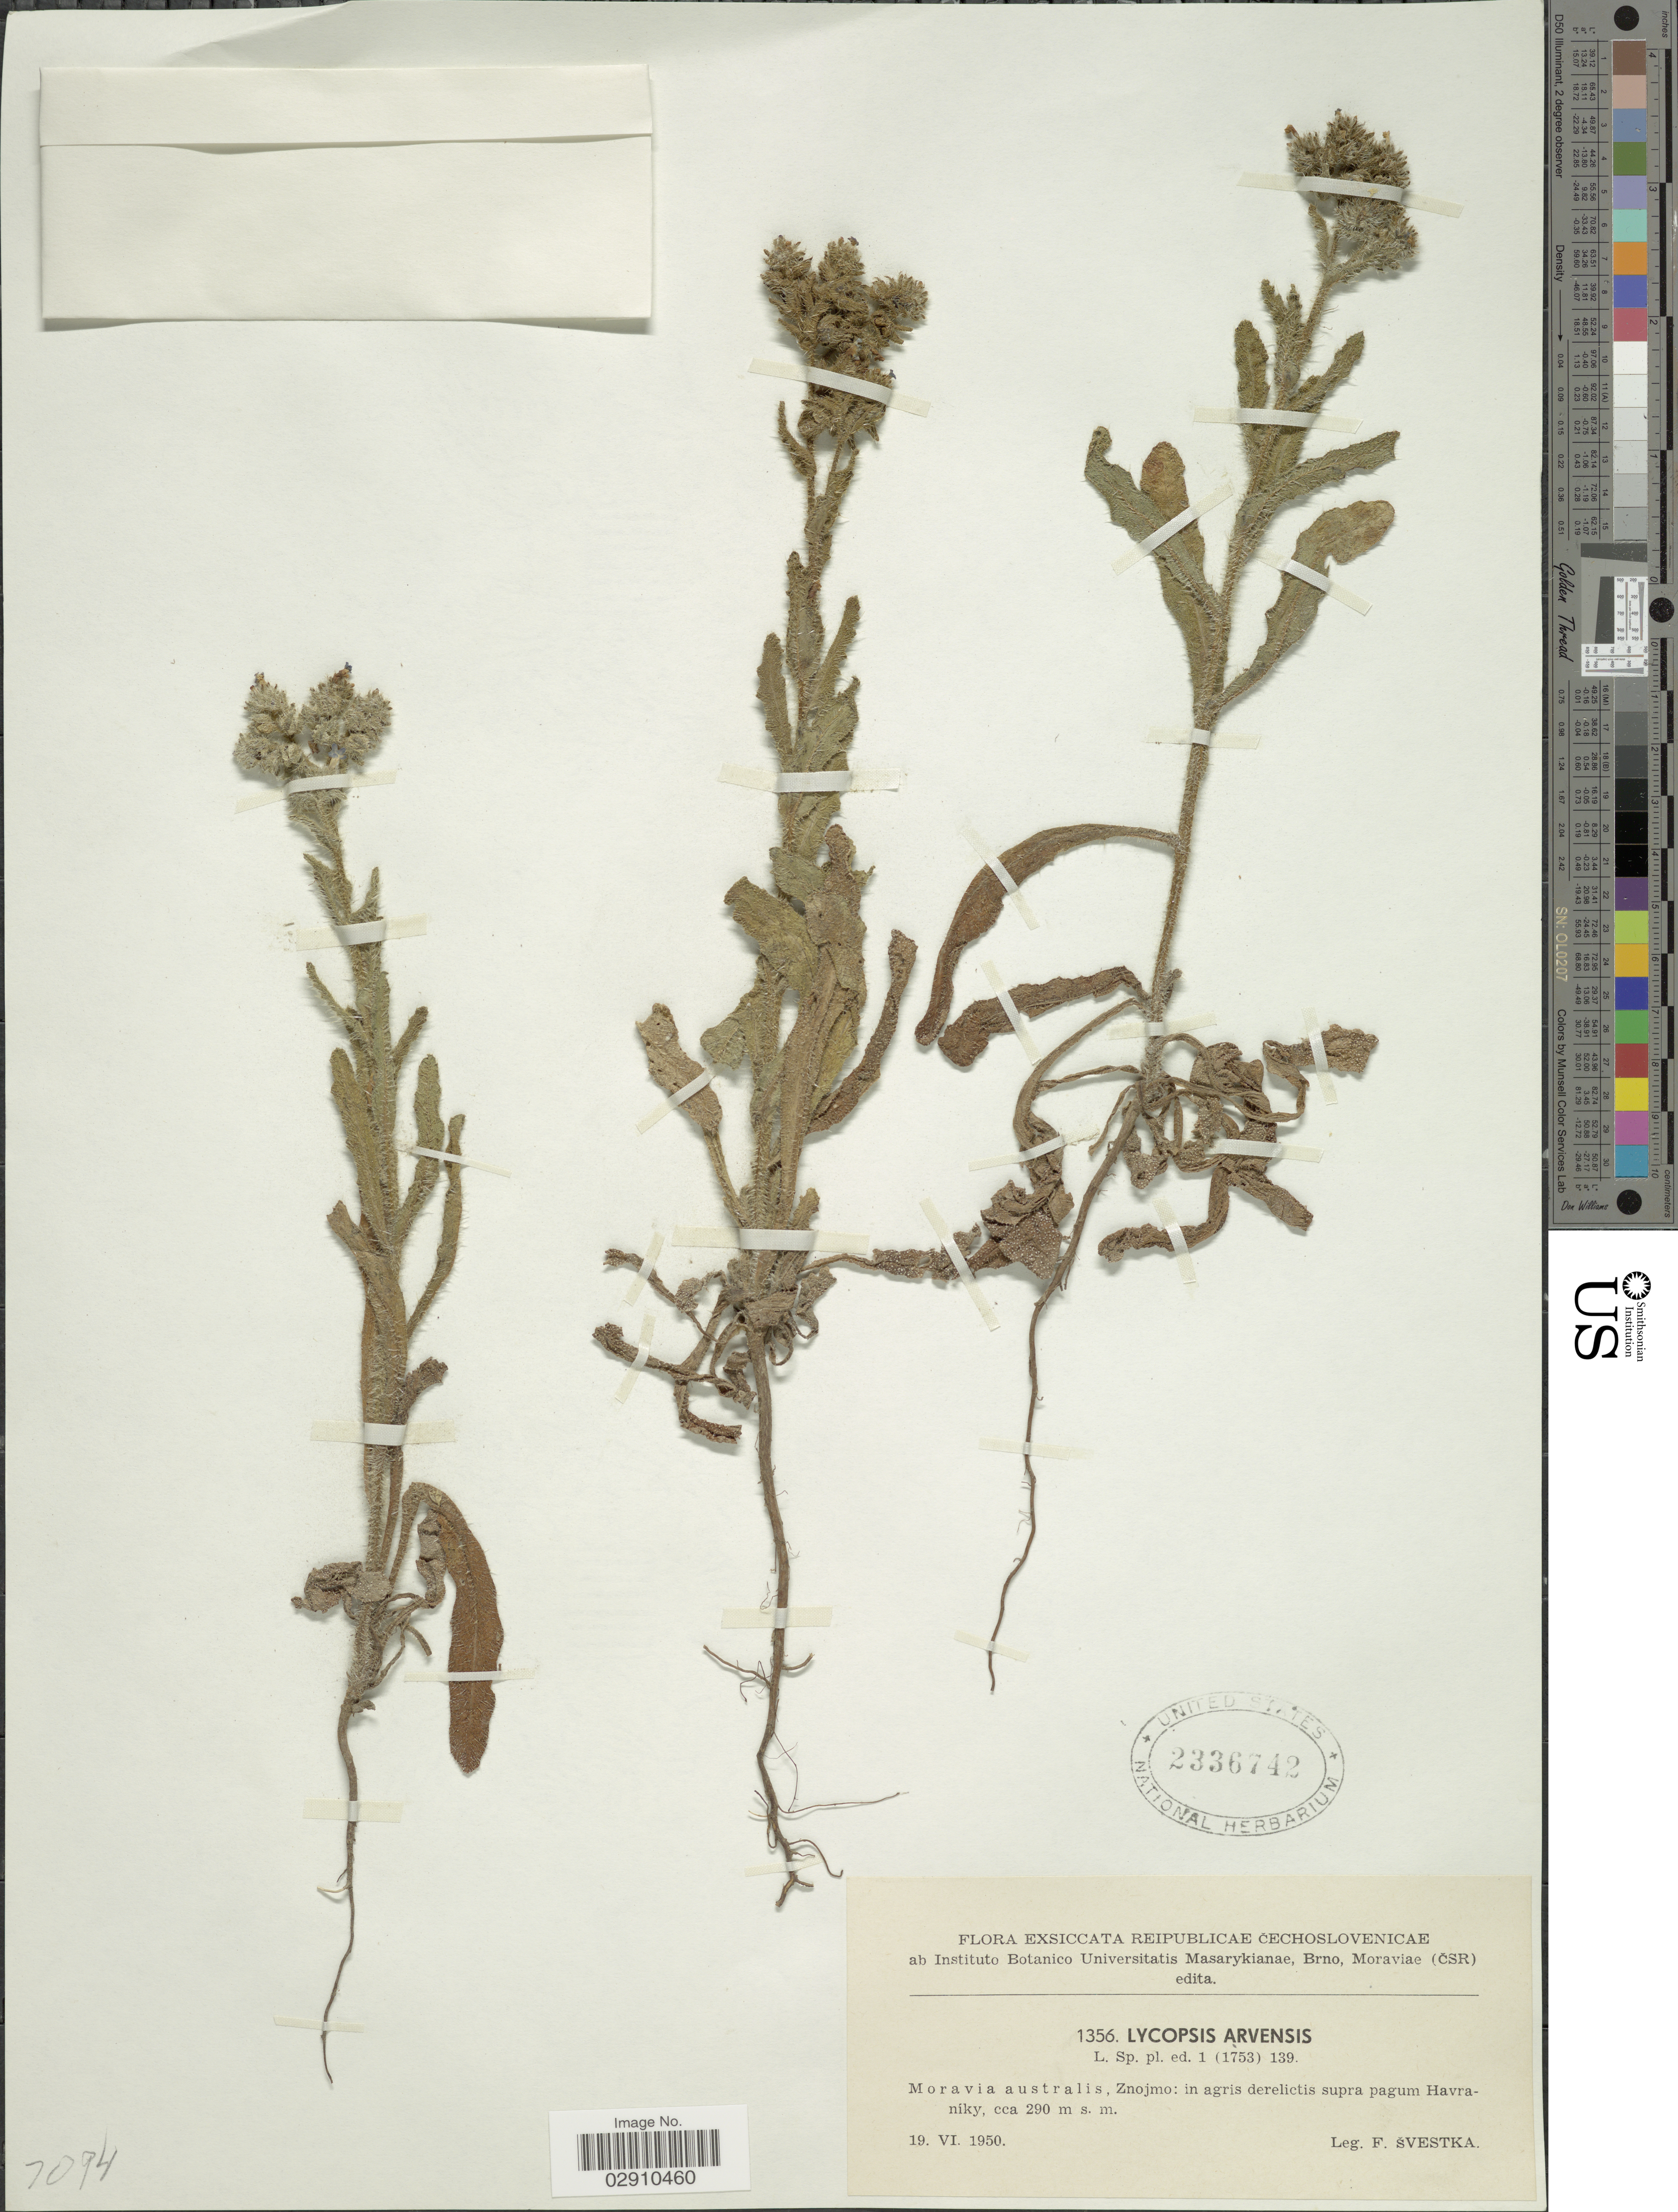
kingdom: Plantae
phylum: Tracheophyta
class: Magnoliopsida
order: Boraginales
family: Boraginaceae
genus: Lycopsis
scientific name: Lycopsis arvensis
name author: L.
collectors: F. Svestka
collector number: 1356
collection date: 1950-06-19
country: Czechia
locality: Reipublicae Cechoslovenicae. Moravia australis, Znojmo: in agris derelictis supra pagum Havraniky.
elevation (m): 290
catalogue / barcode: US 2336742